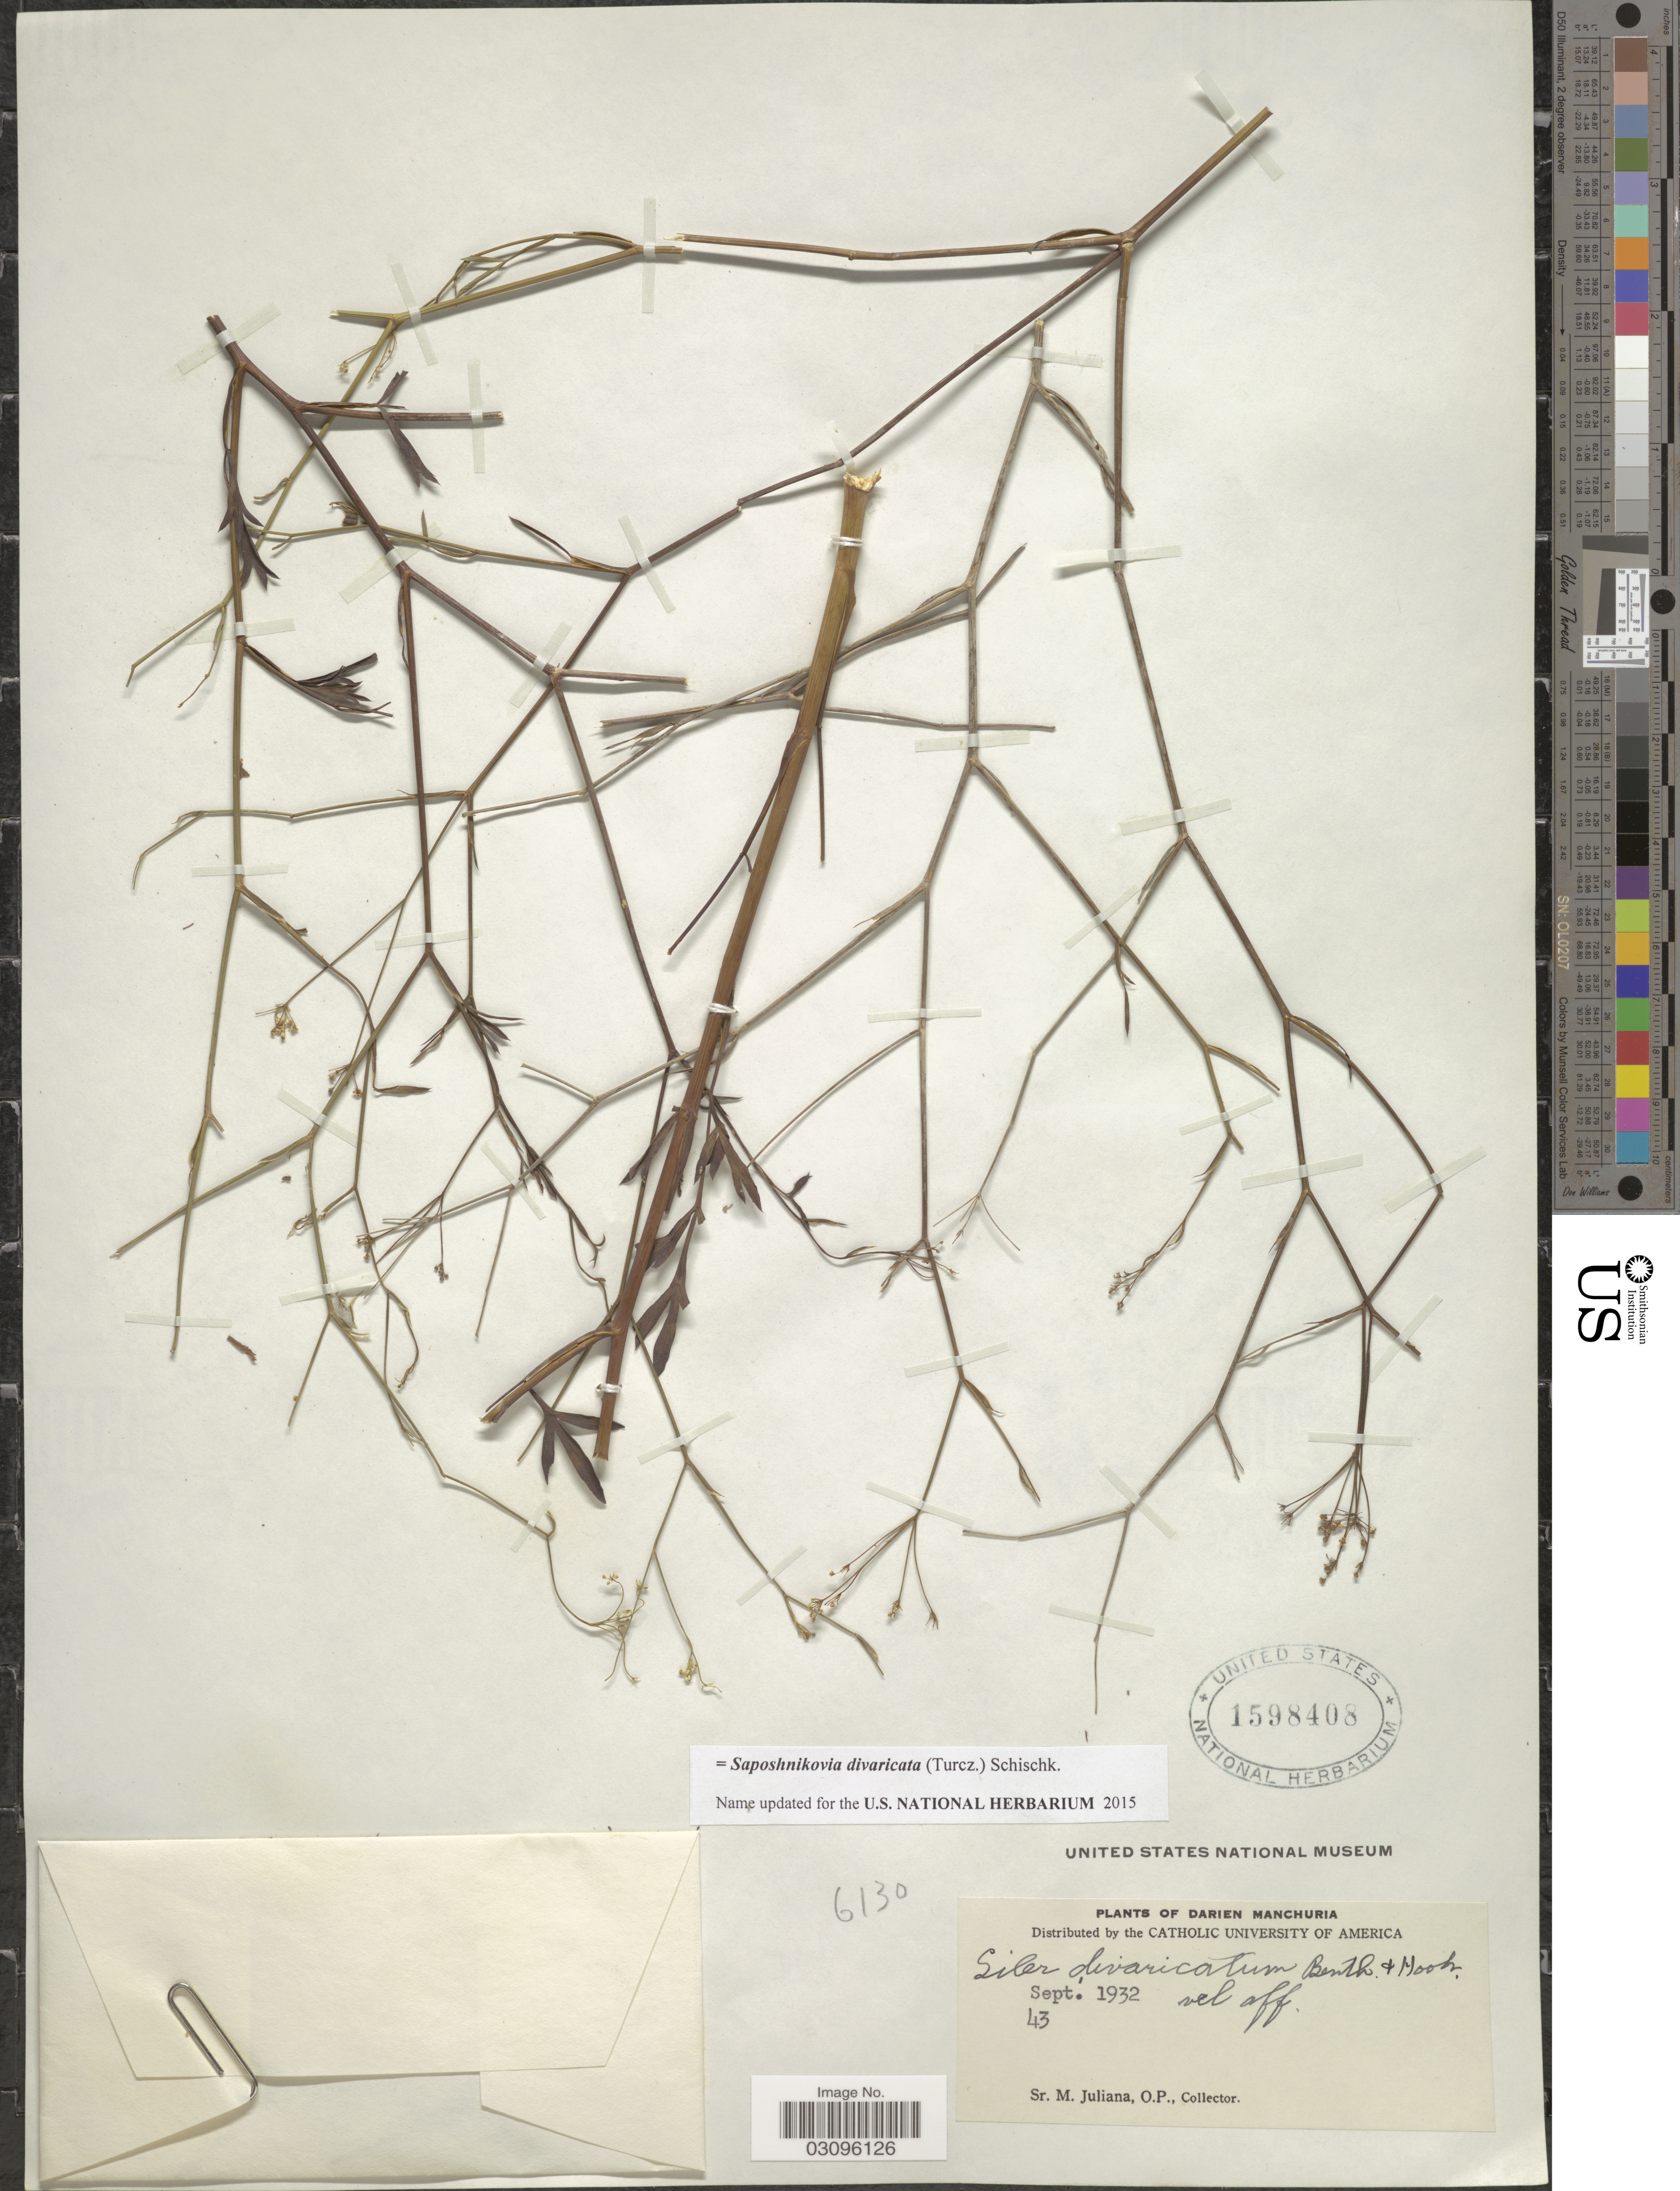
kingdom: Plantae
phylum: Tracheophyta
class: Magnoliopsida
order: Apiales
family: Apiaceae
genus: Saposhnikovia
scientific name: Saposhnikovia divaricata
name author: (Turcz.) Schischk.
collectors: O. M. Juliana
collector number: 43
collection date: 1932-09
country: China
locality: Darien Manchuria.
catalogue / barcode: US 1598408